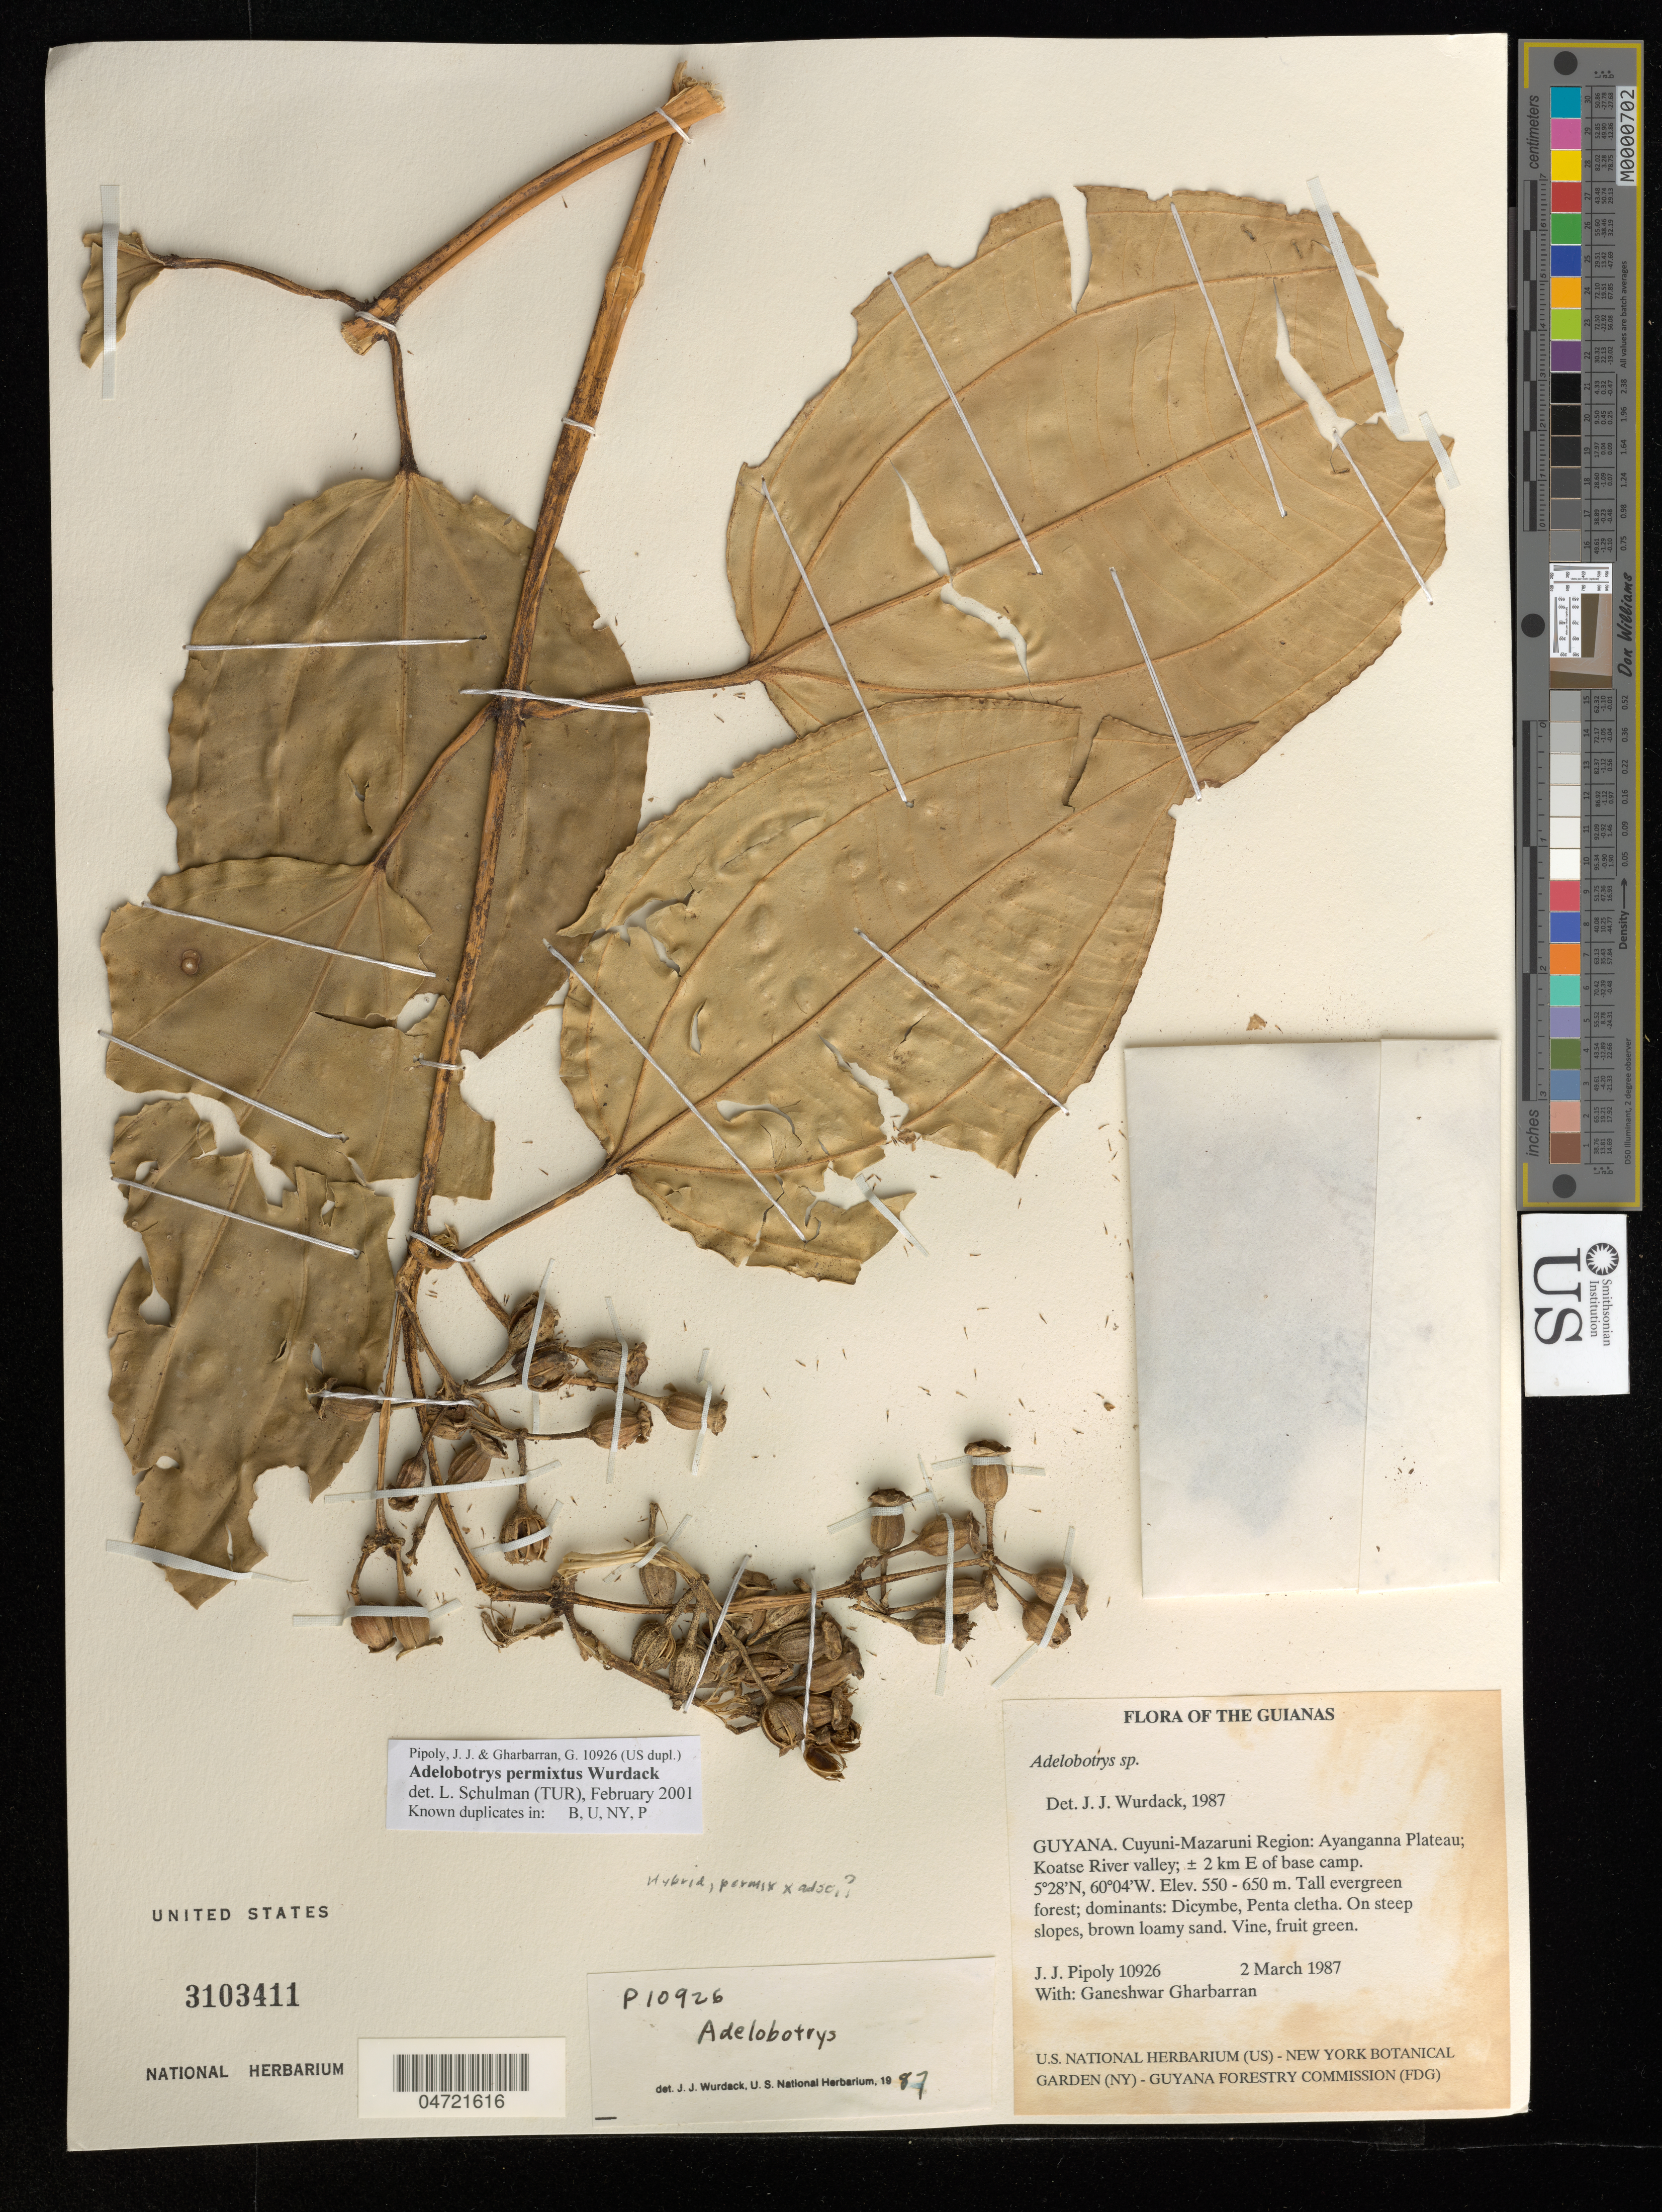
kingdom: Plantae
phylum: Tracheophyta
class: Magnoliopsida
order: Myrtales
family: Melastomataceae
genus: Adelobotrys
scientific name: Adelobotrys permixta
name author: Wurdack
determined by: Schulman, Leif, (TUR), University of Turku (FINLAND)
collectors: J. J. Pipoly & G. Gharbarran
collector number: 10926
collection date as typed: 2 March 1987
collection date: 1987-03-02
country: Guyana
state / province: Cuyuni-Mazaruni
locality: Ayanganna Plateau; Koatse River valley; ± 2 km E of base camp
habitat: Tall evergreen forest; dominants: Dicymbe, Pentaclethra. On steep slopes, brown loamy sand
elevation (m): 550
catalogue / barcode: US 3103411